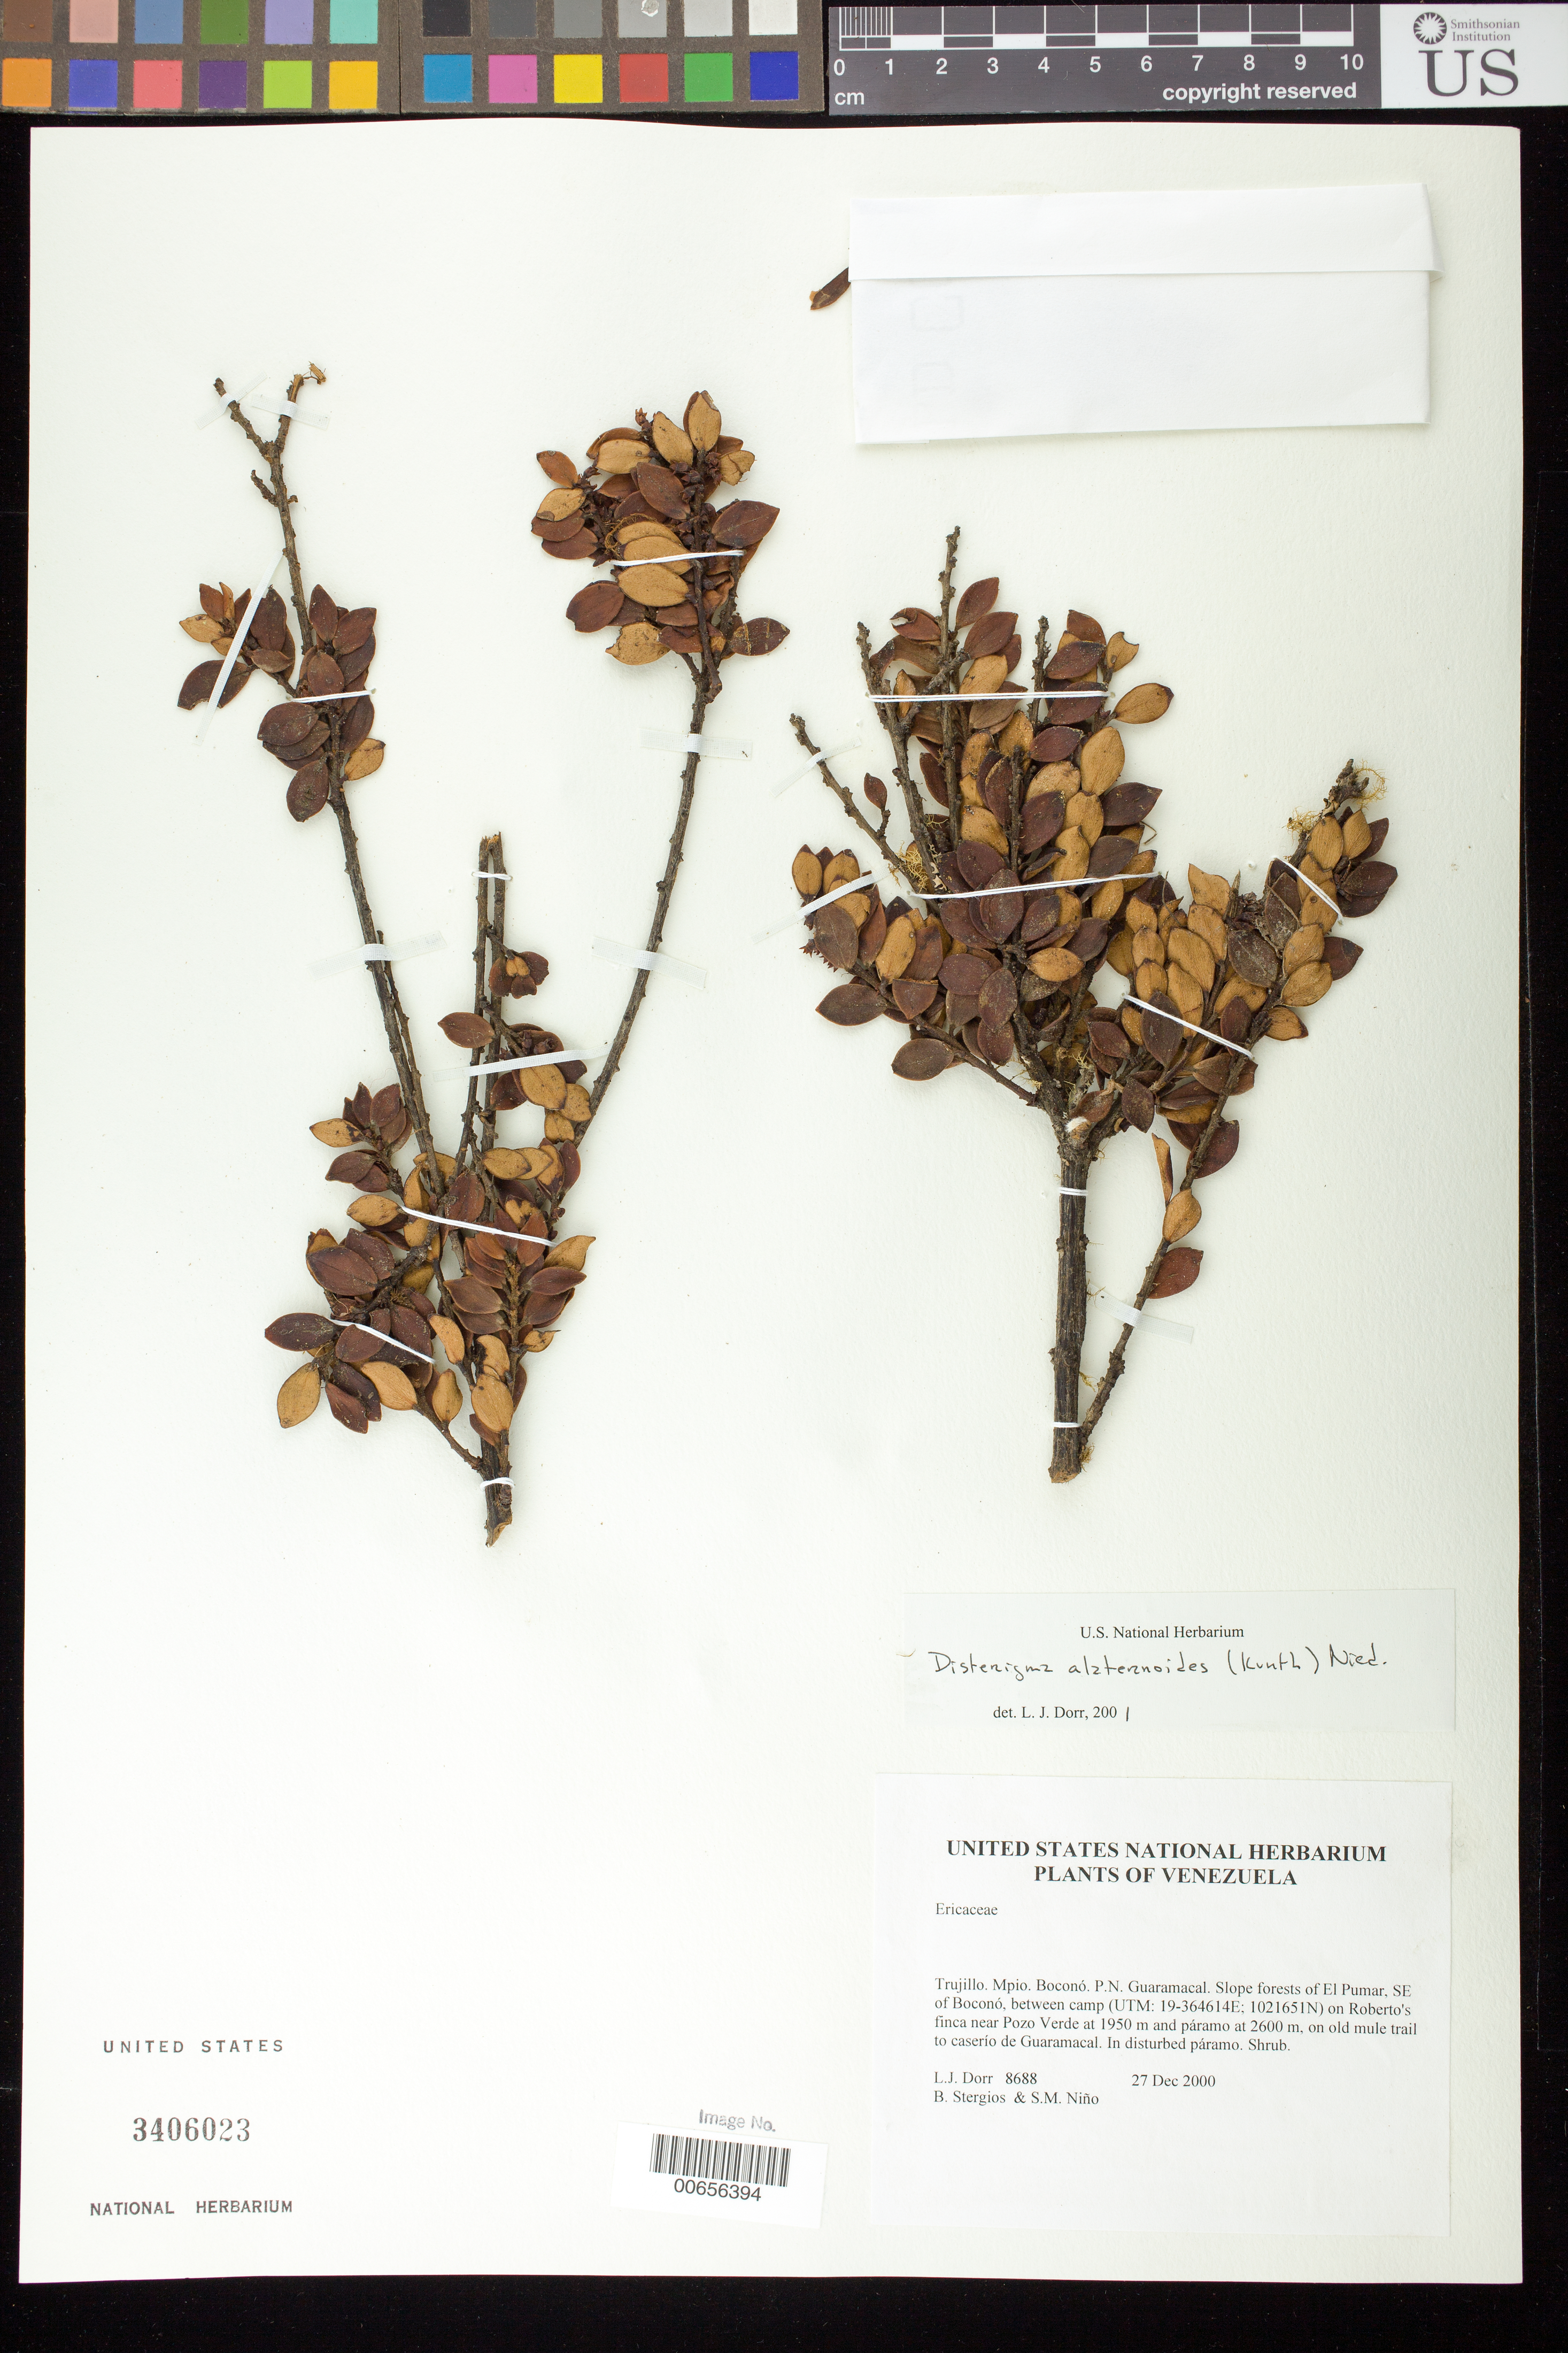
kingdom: Plantae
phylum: Tracheophyta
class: Magnoliopsida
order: Ericales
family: Ericaceae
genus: Disterigma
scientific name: Disterigma alaternoides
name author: (Kunth) Nied.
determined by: Dorr, L. J., (BOT), Smithsonian Institution - National Museum of Natural History (UNITED STATES)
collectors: L. J. Dorr, B. G. Stergios & S. M. Niño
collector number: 8688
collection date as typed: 27 Dec 2000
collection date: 2000-12-27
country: Venezuela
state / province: Trujillo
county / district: Boconó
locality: Parque Nacional Guaramacal. El Pumar, SE of Boconó, between camp on Roberto's finca near Pozo Verde at 1950 m and páramo at 2600 m, on old mule trail to caserío de Guaramacal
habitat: In disturbed páramo.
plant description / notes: CTES, PORT, US, VEN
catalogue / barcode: US 3406023